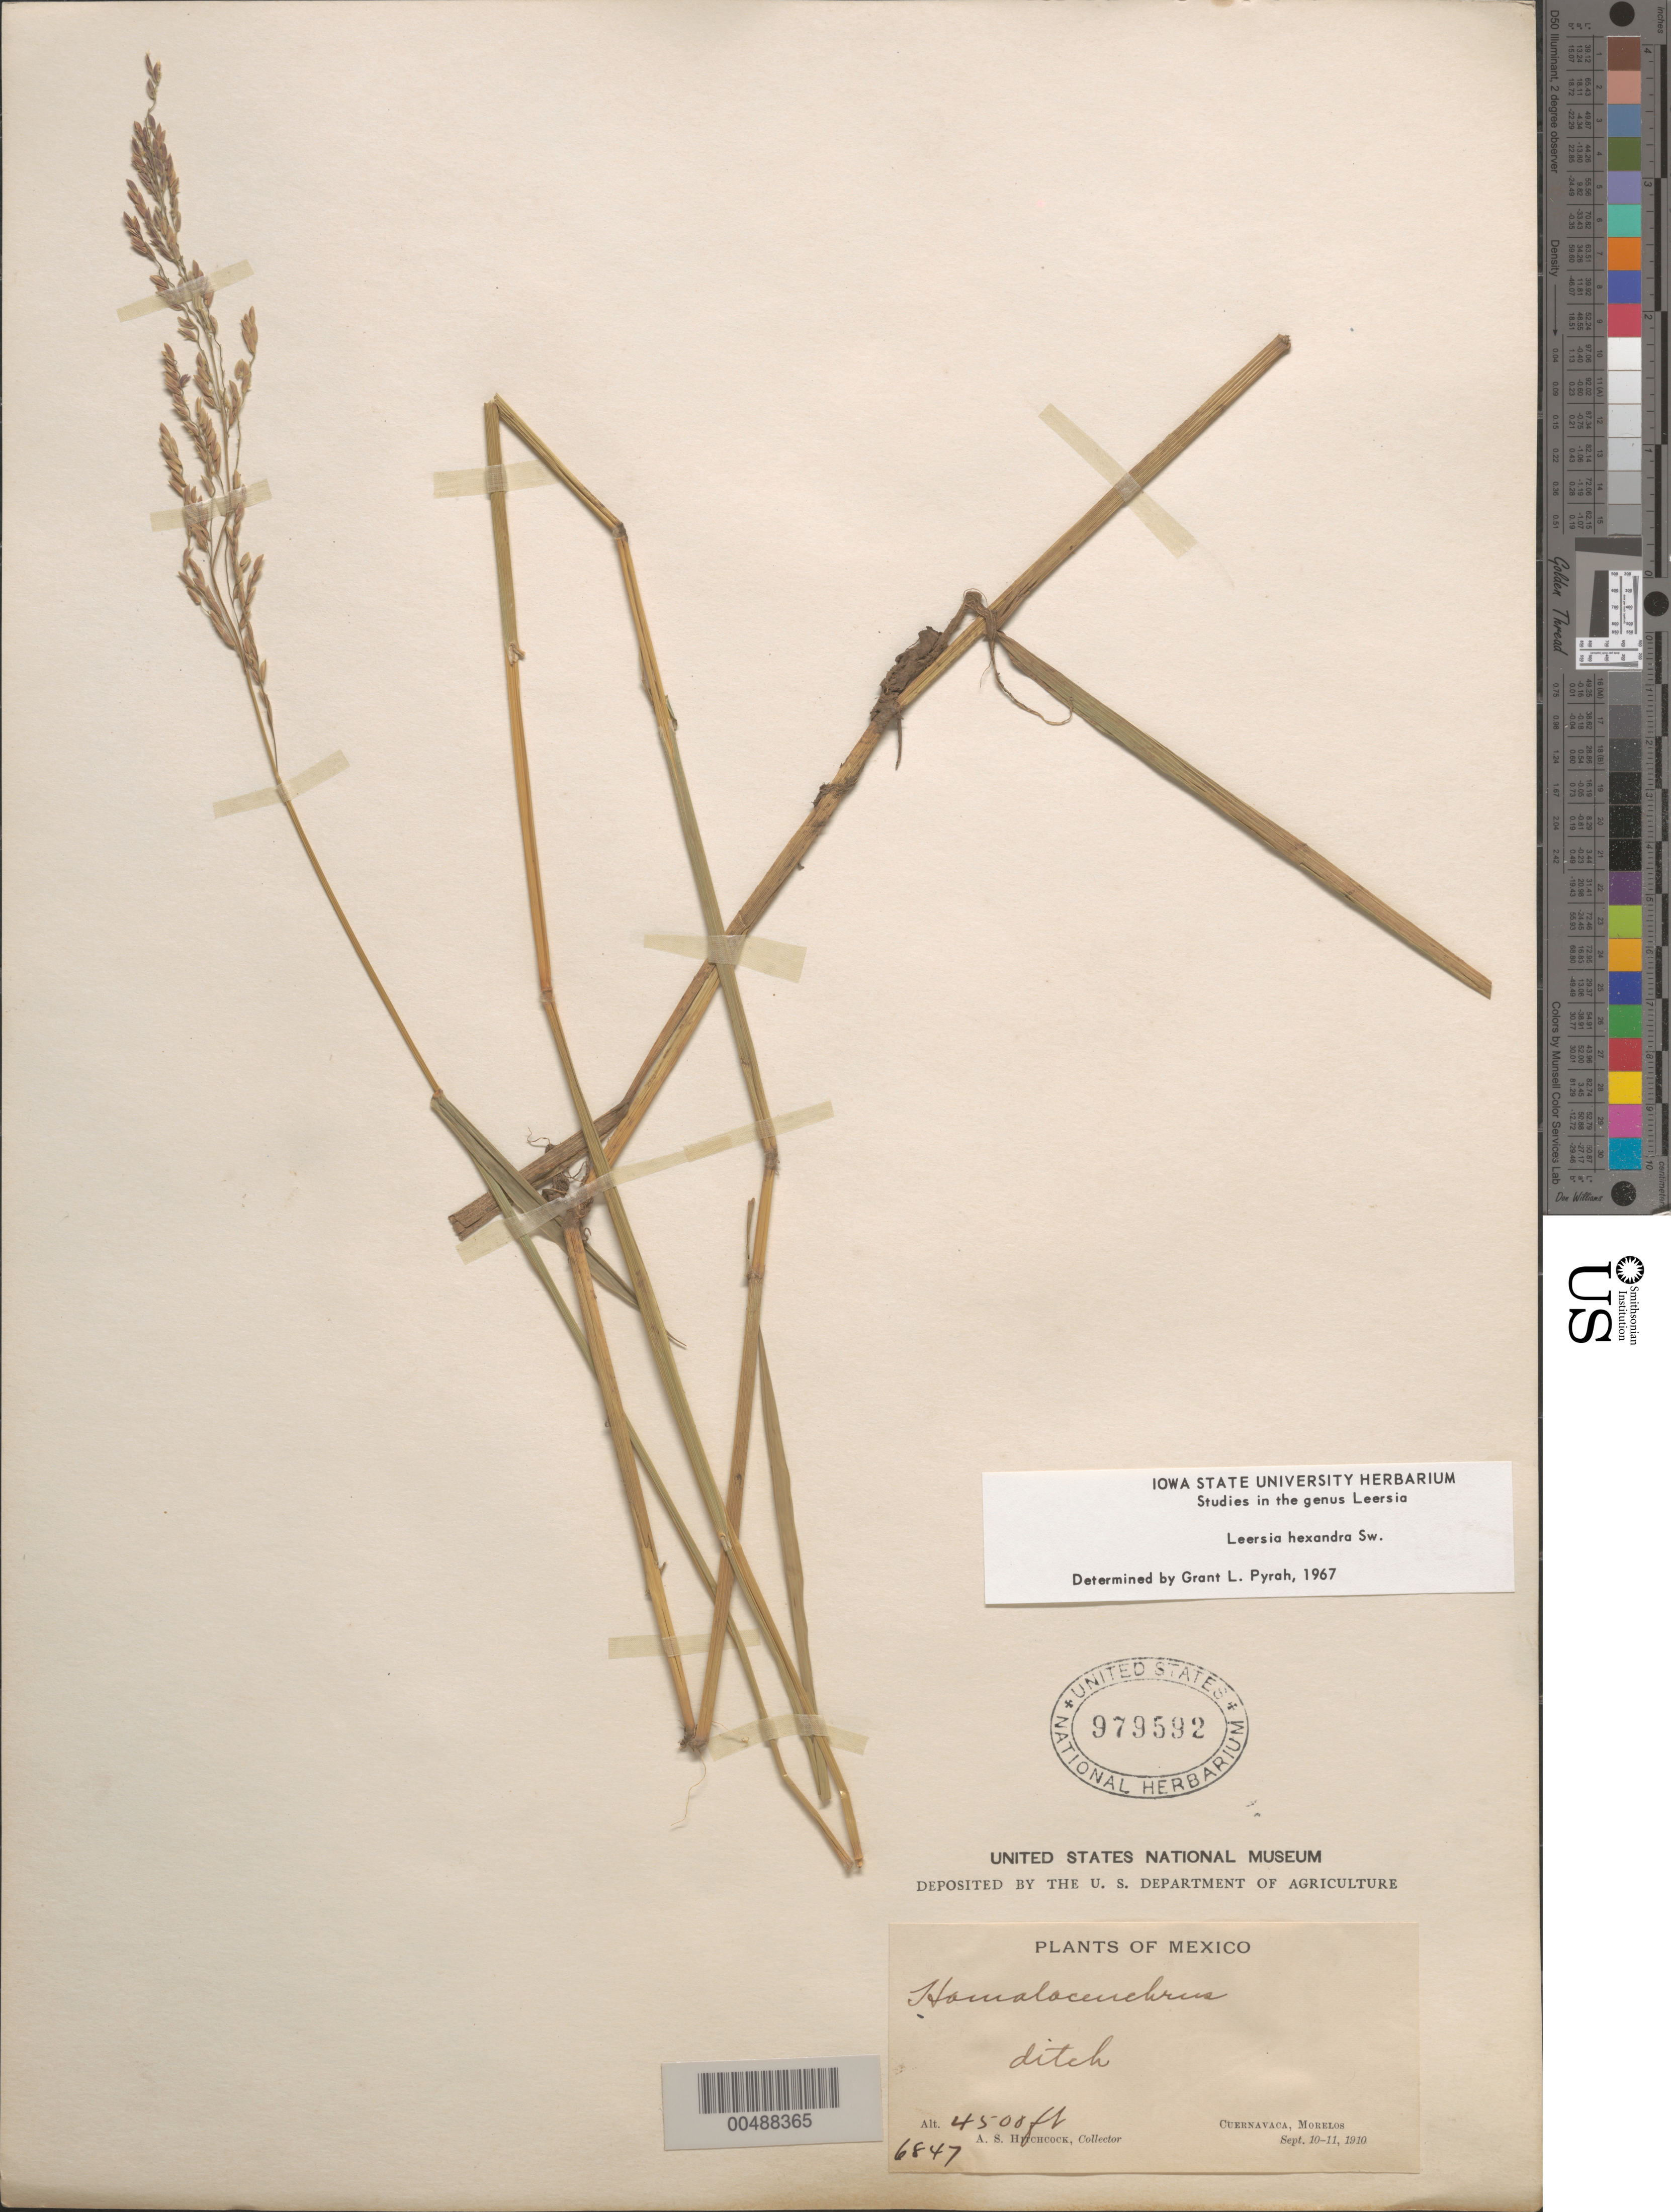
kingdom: Plantae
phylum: Tracheophyta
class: Liliopsida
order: Poales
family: Poaceae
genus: Leersia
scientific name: Leersia hexandra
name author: Sw.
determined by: Pyrah, G. L.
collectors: A. S. Hitchcock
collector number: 6847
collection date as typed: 10 Sep 1910 to 11 Sep 1910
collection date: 1910-09-11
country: Mexico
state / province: Morelos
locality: Cuernavaca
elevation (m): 1372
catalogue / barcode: US 979592